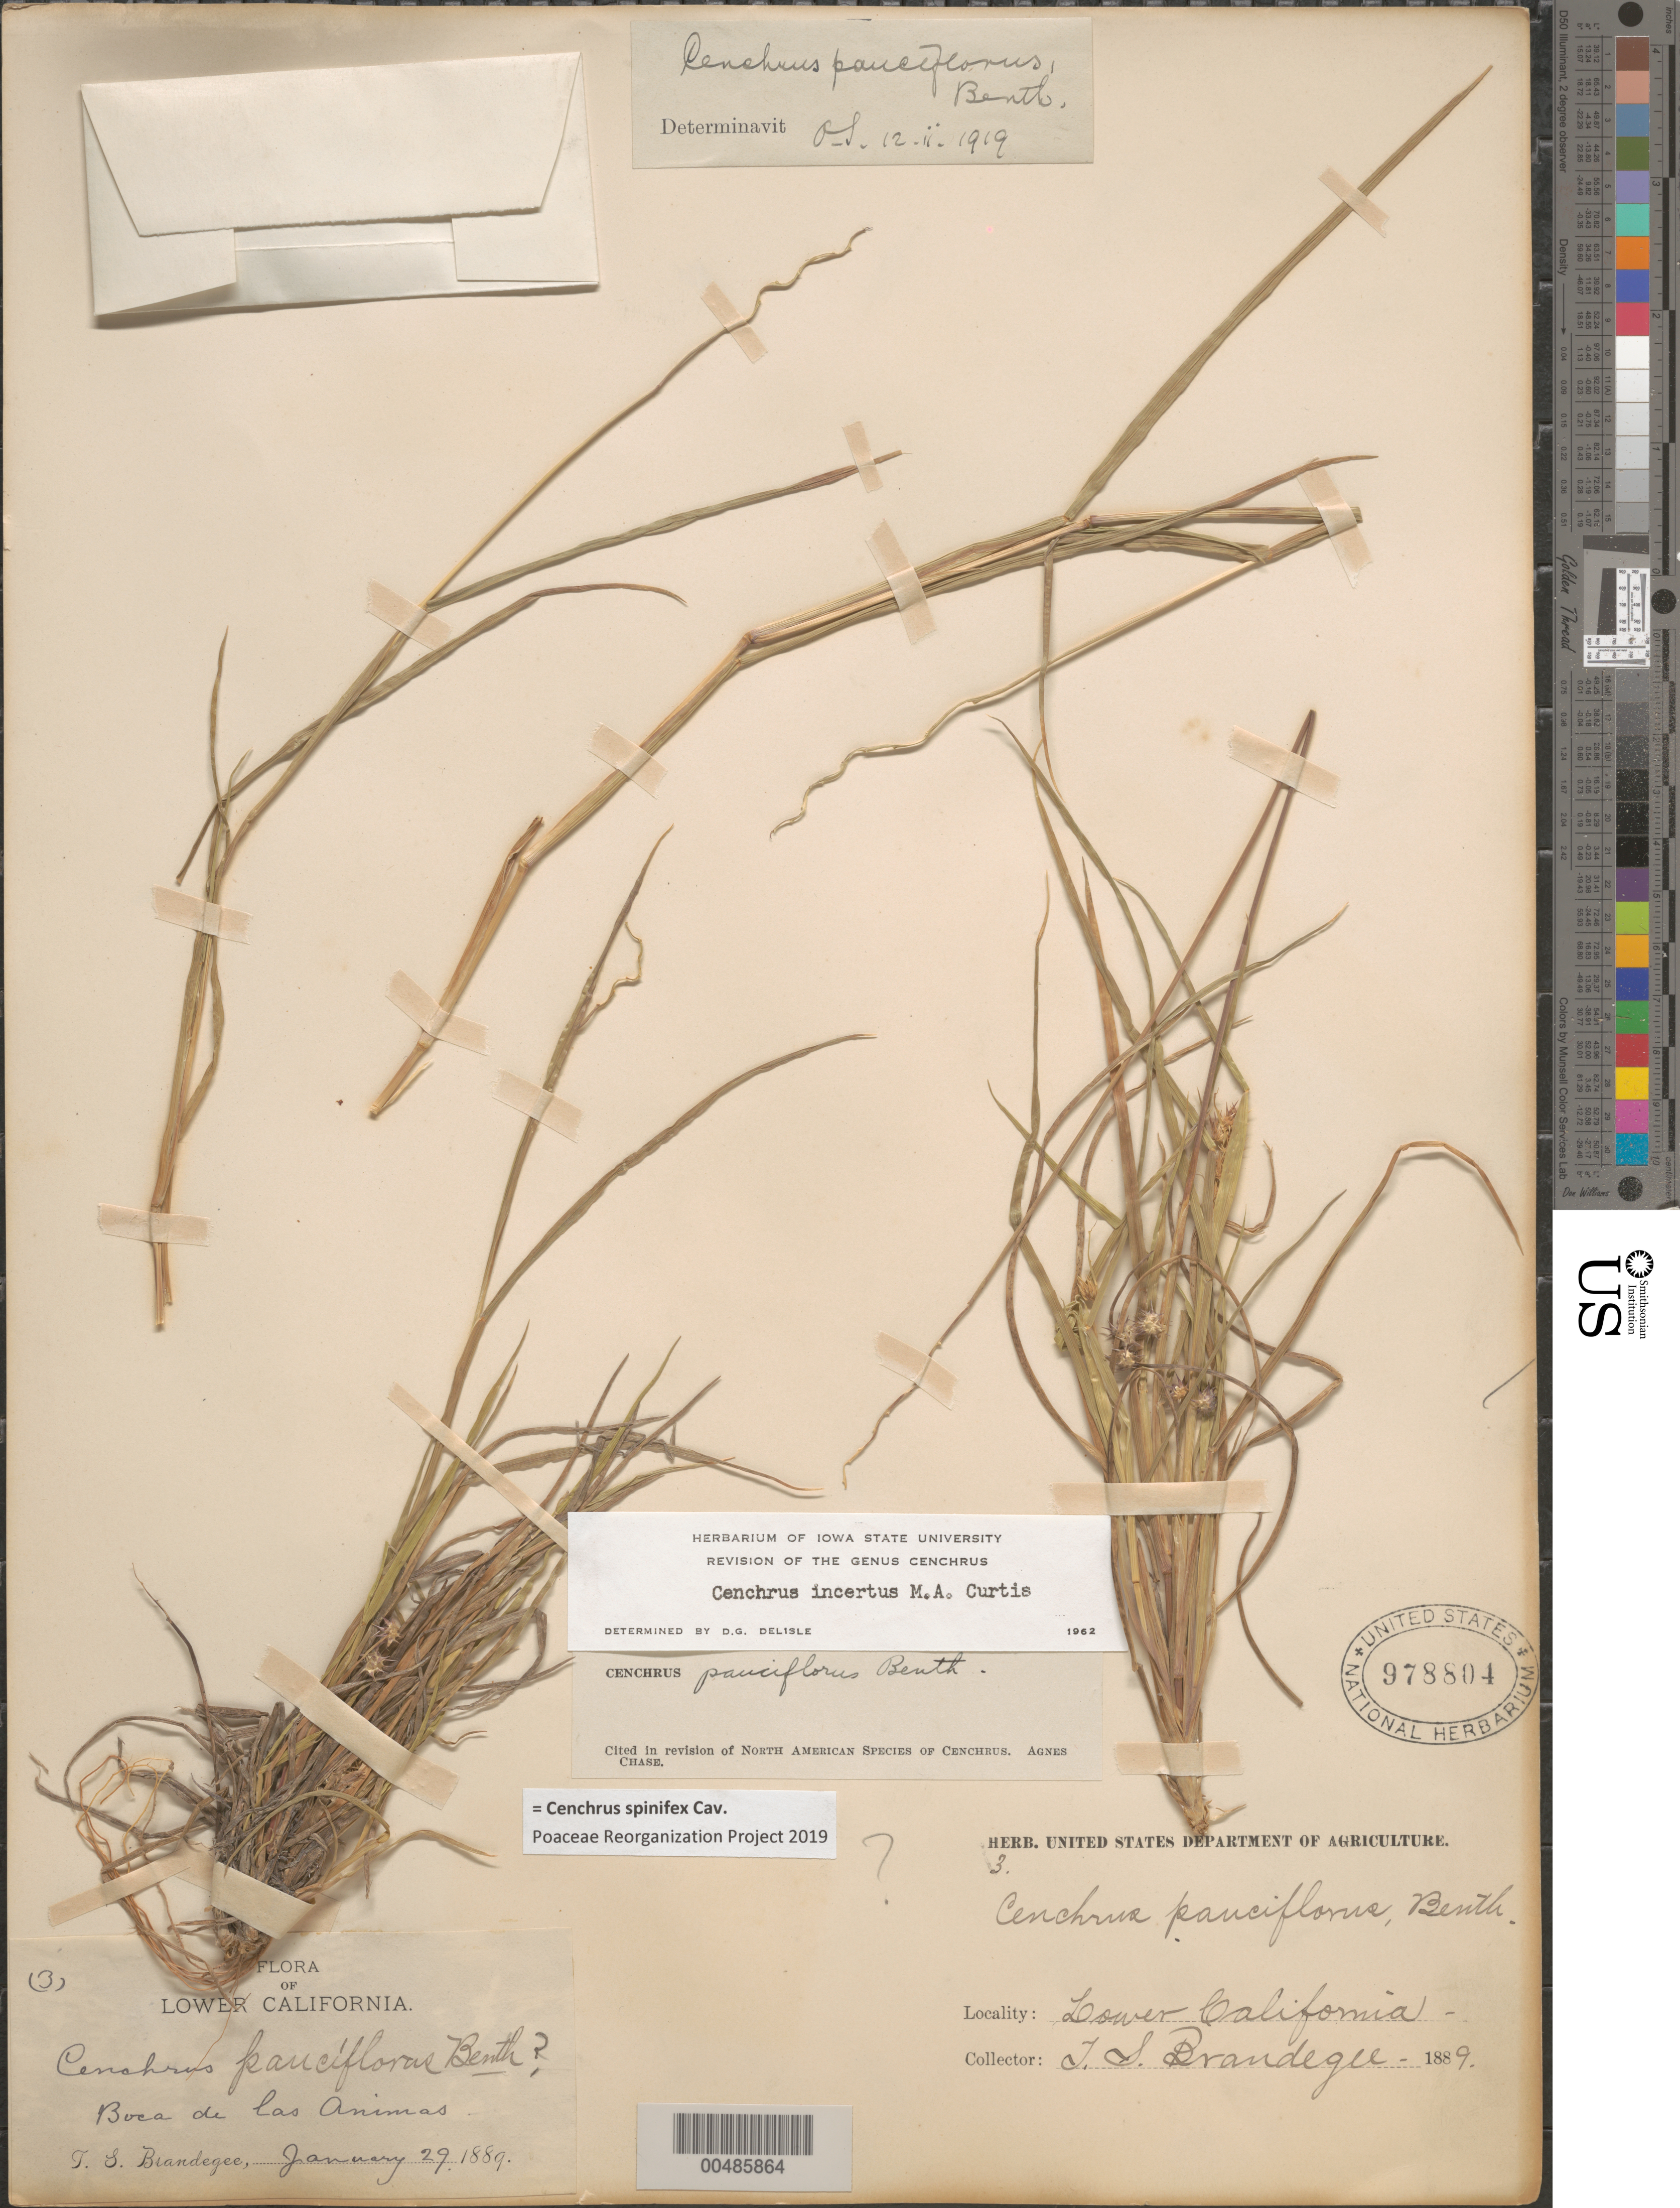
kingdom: Plantae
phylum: Tracheophyta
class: Liliopsida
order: Poales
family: Poaceae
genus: Cenchrus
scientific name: Cenchrus spinifex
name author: Cav.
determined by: Poaceae Reorganization Project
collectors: T. S. Brandegee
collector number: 3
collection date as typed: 29 Jan 1889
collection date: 1889-01-29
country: Mexico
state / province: Baja California Norte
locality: Boca de las Animas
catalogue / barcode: US 978804